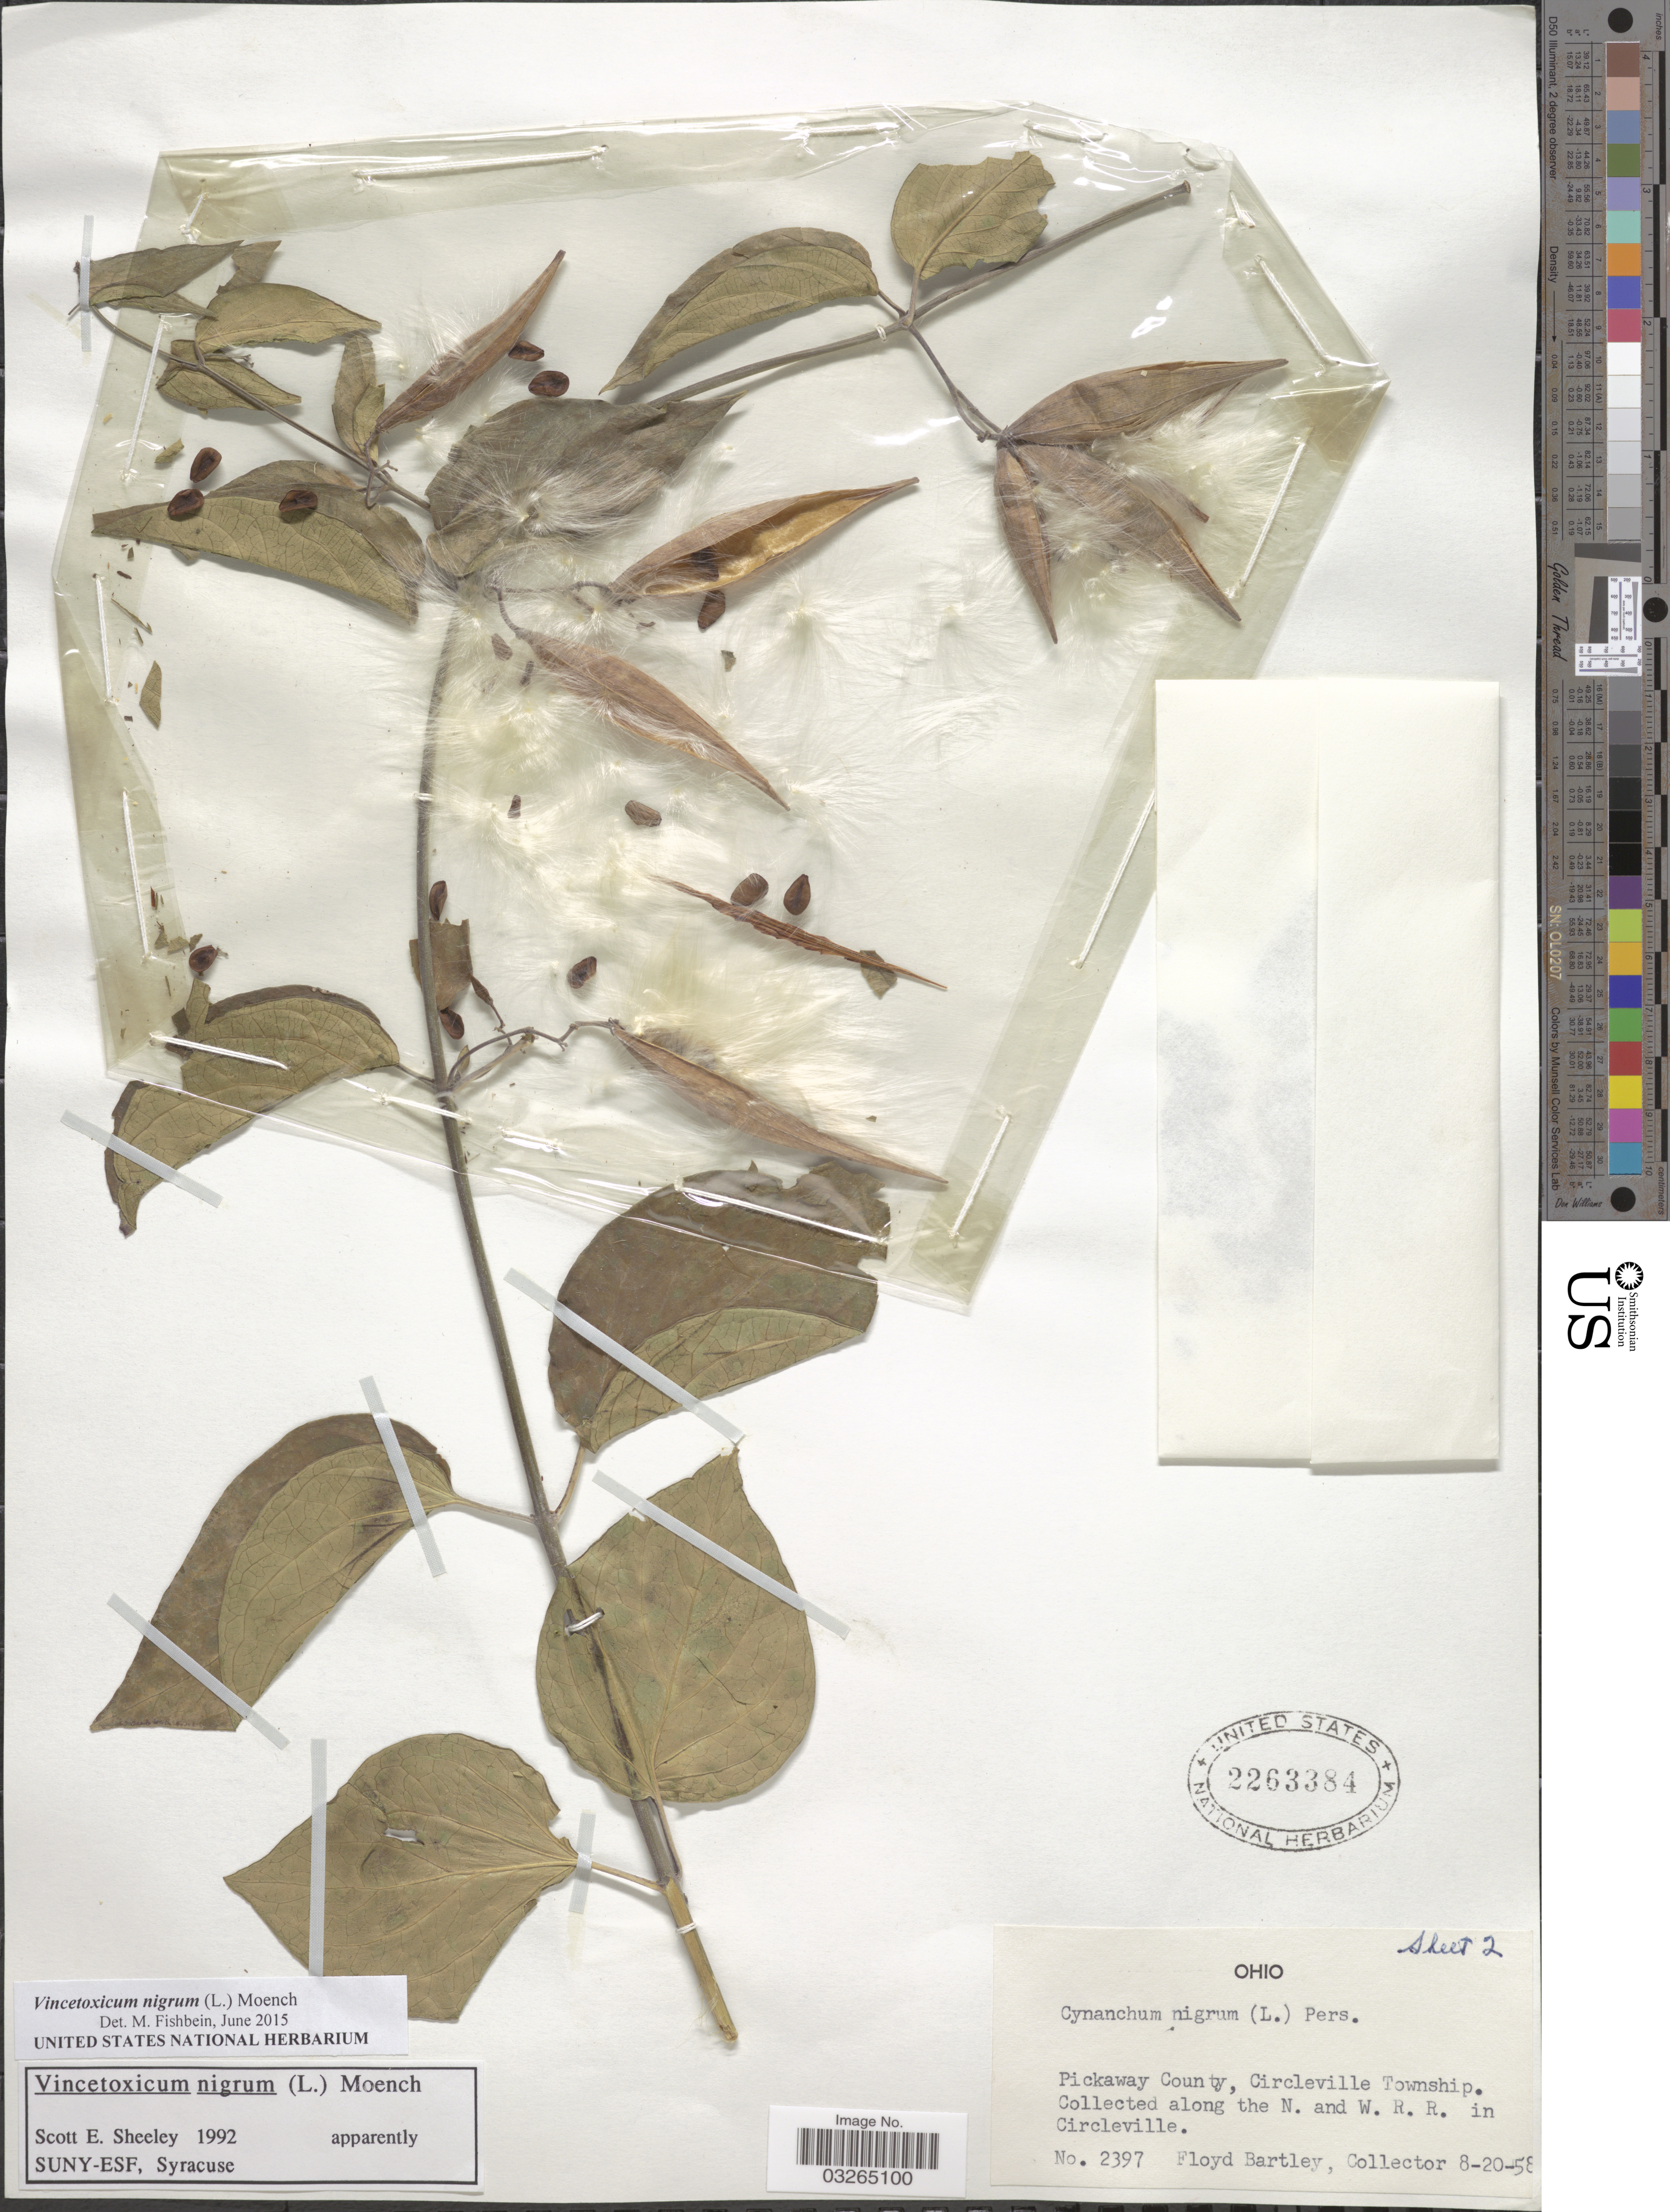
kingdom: Plantae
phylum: Tracheophyta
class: Magnoliopsida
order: Gentianales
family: Apocynaceae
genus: Vincetoxicum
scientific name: Vincetoxicum nigrum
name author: (L.) Moench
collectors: F. Bartley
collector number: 2397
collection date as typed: Transcribed d/m/y: 20/8/58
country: United States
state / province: Ohio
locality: Pickaway County, Circleville Township, along the N. and W. R.R. in Circleville.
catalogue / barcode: US 2263384